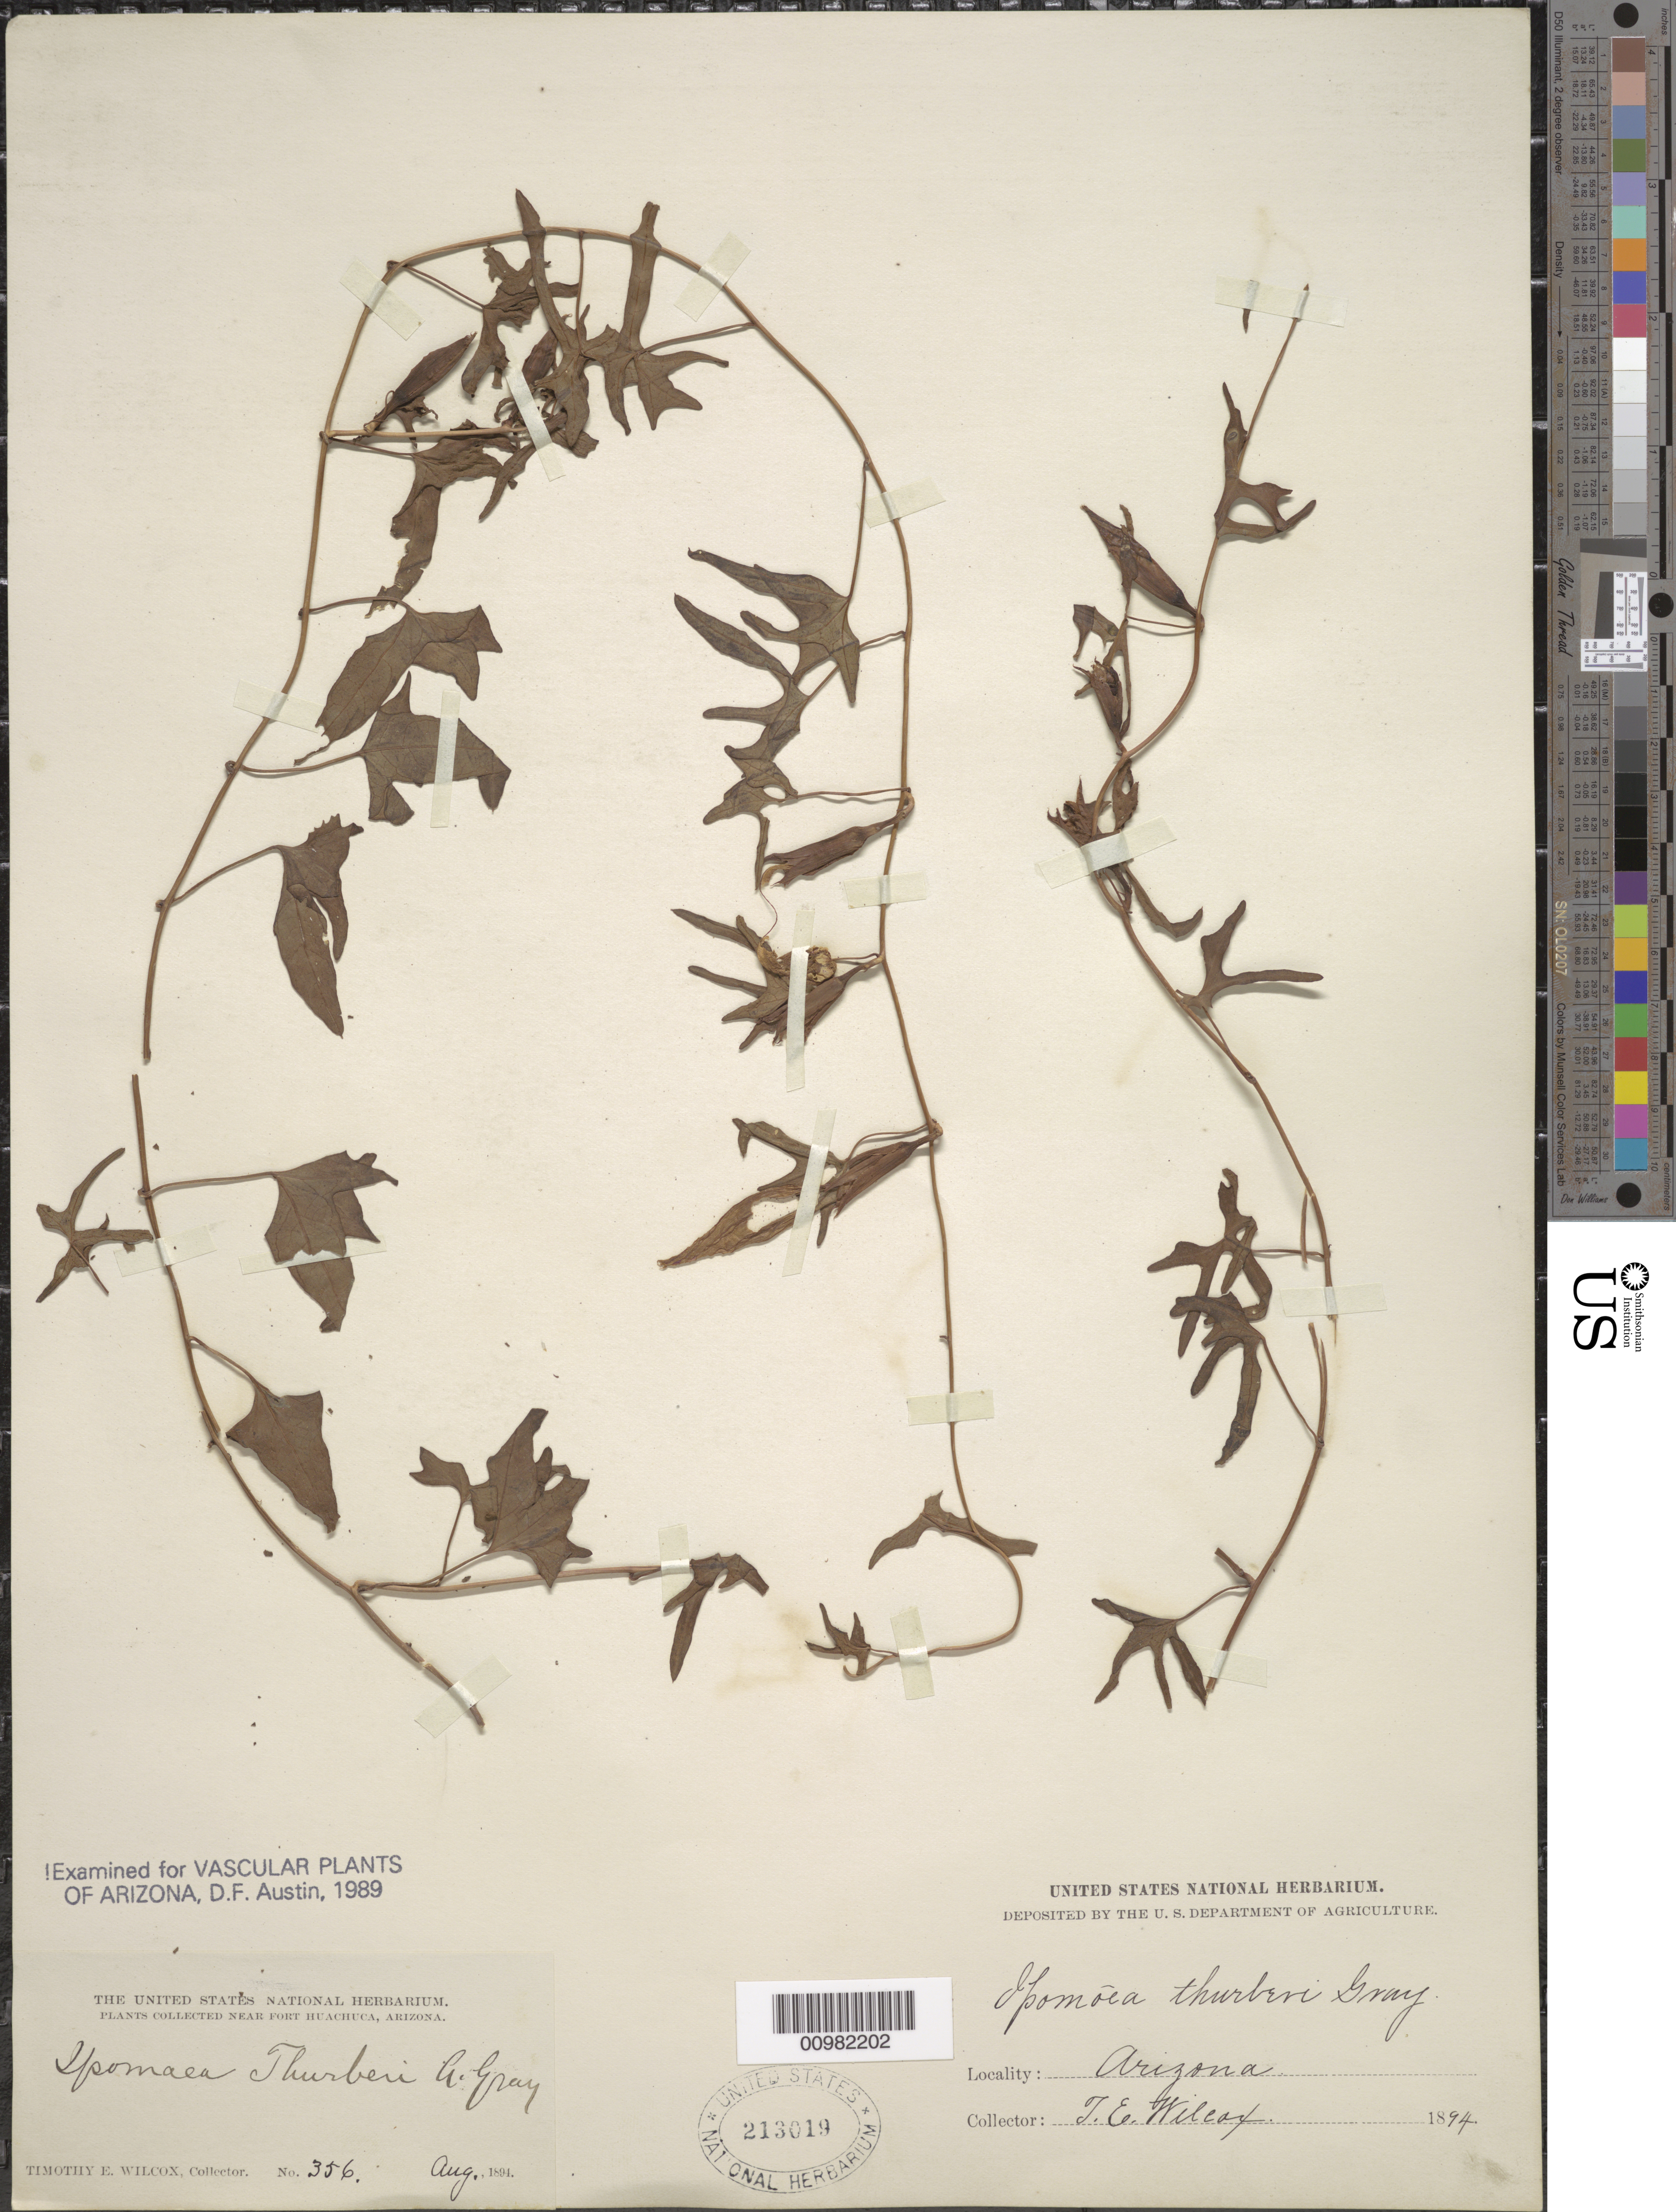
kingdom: Plantae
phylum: Tracheophyta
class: Magnoliopsida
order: Solanales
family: Convolvulaceae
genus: Ipomoea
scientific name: Ipomoea thurberi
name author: A. Gray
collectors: T. E. Wilcox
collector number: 356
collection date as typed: Aug 1894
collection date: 1894-08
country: United States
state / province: Arizona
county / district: Cochise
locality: Near Fort Huachuca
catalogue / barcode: US 213019